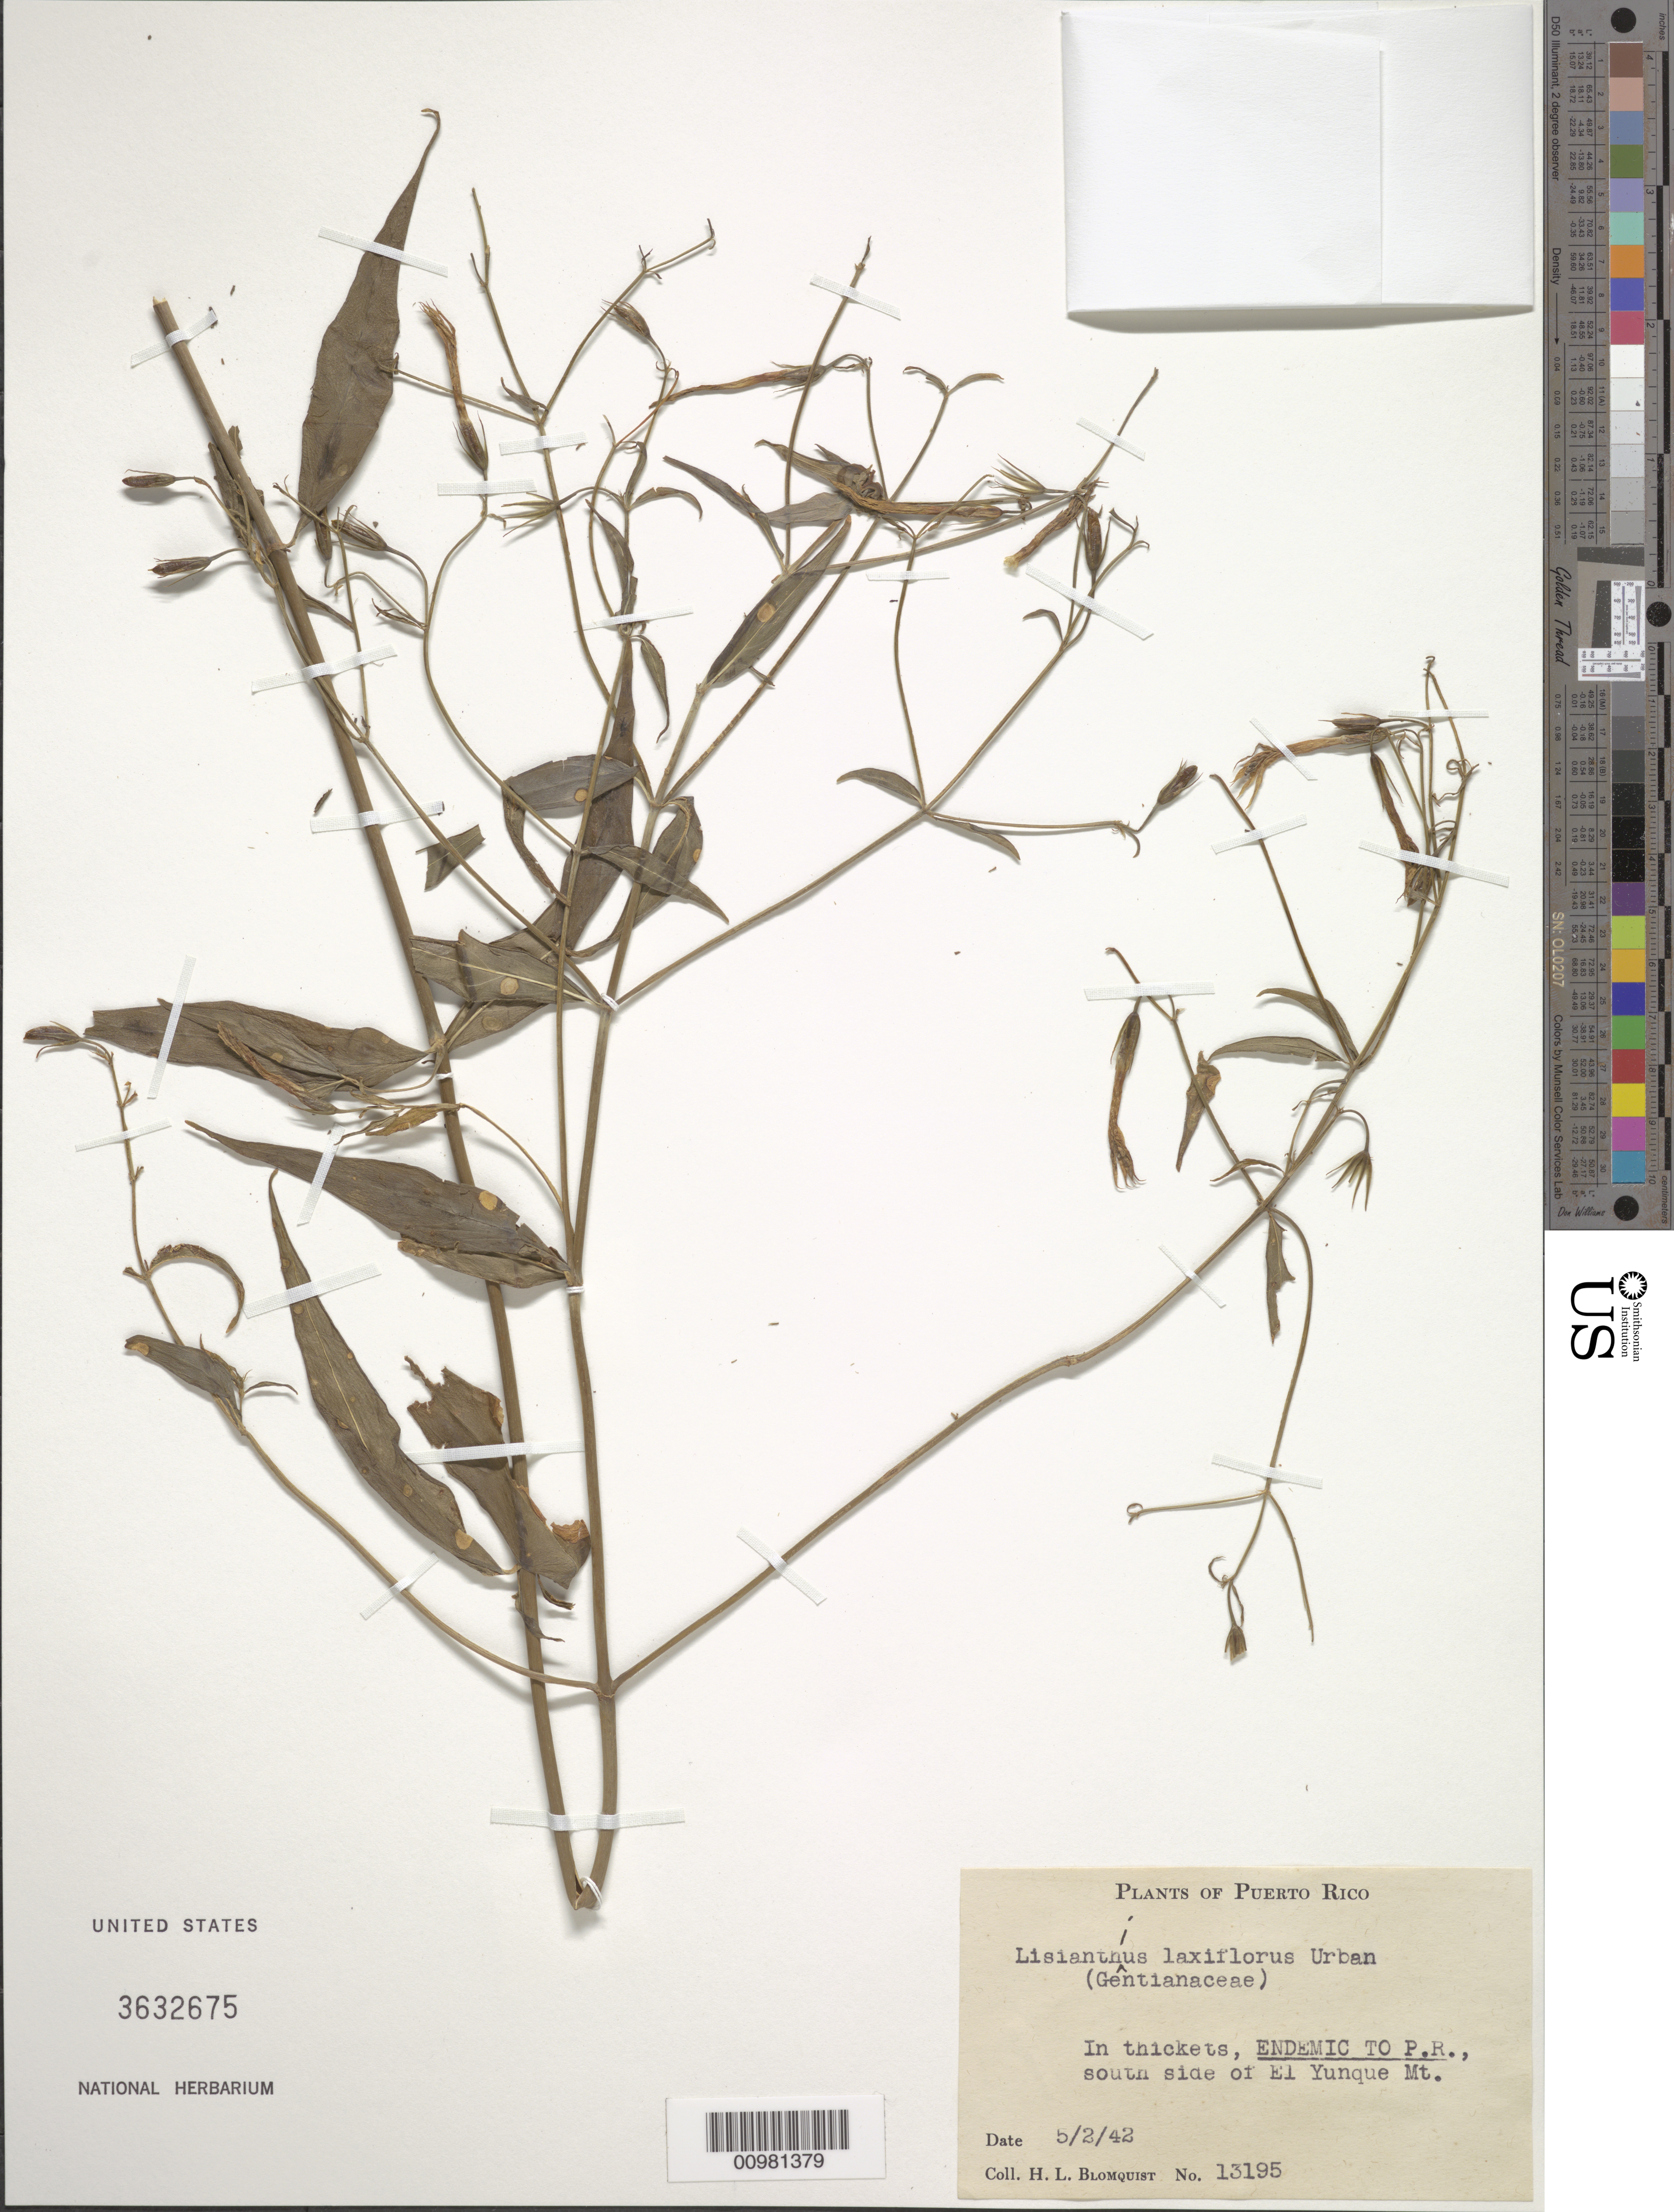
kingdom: Plantae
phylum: Tracheophyta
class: Magnoliopsida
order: Gentianales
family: Gentianaceae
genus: Lisianthius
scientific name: Lisianthius laxiflorus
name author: Urb.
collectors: H. Blomquist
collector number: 13195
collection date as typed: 02 May 1942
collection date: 1942-05-02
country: Puerto Rico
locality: South side of El Yunque Mt.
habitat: In thickets.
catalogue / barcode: US 3632675